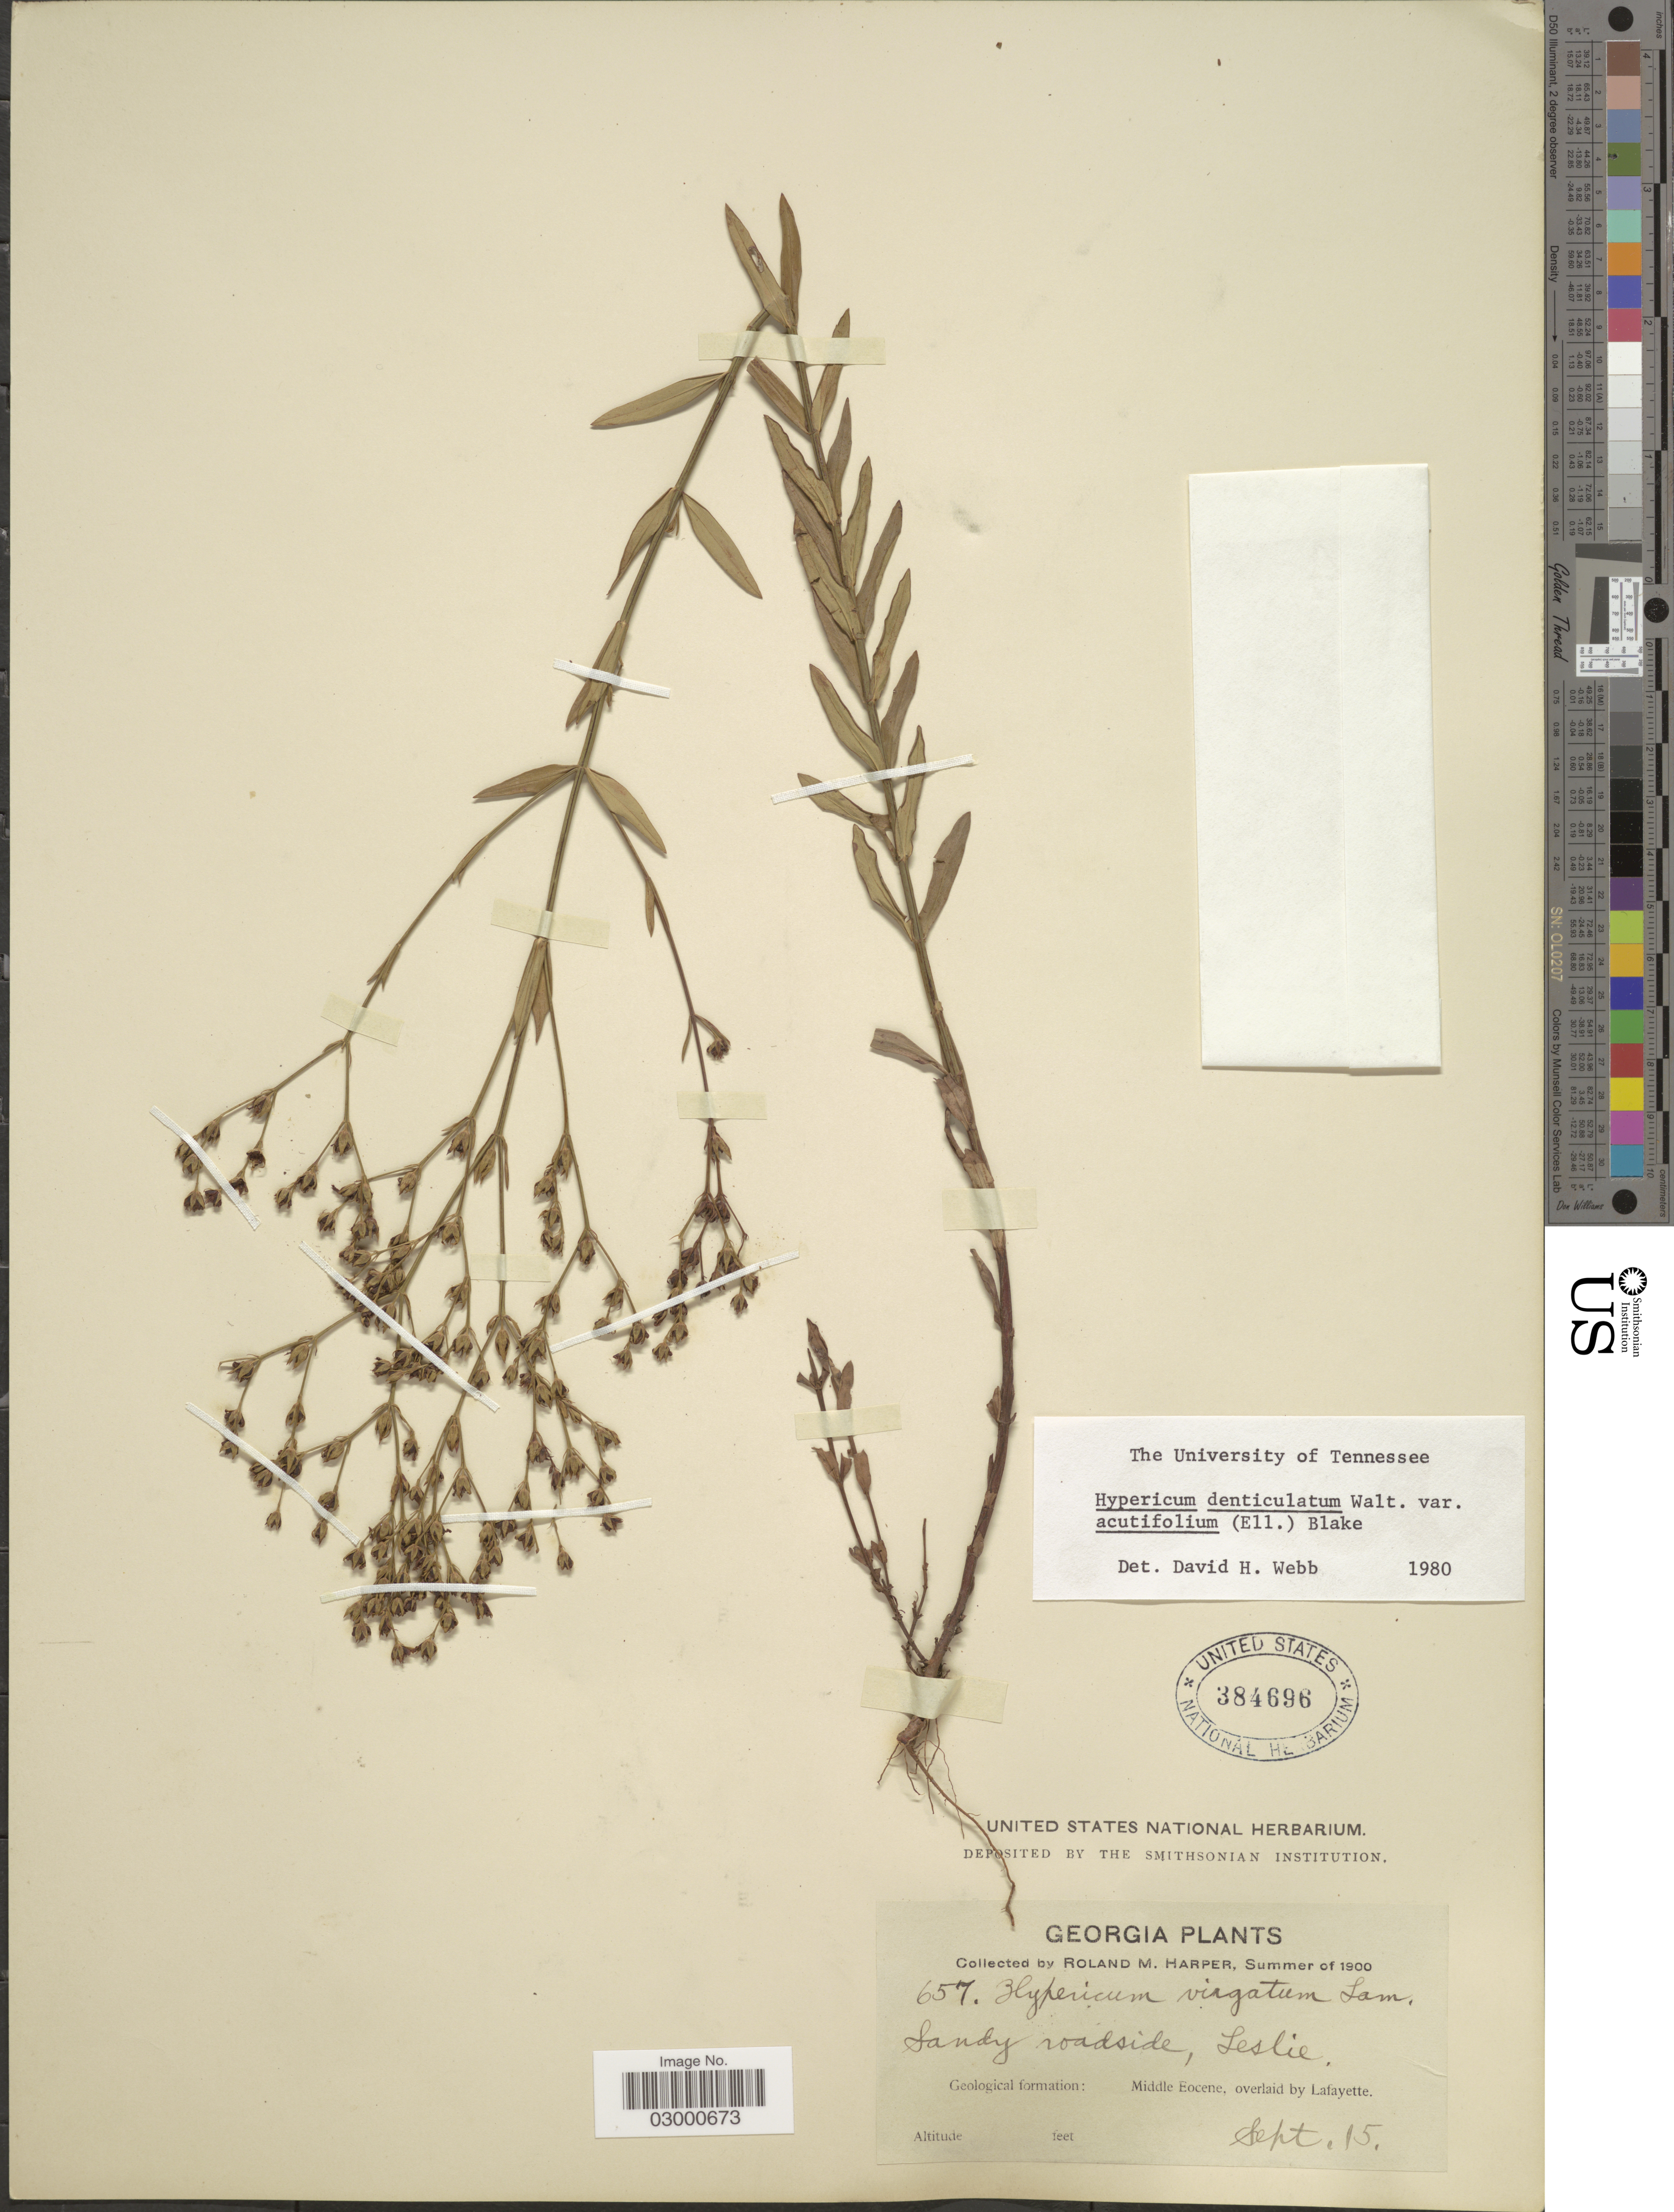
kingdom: Plantae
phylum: Tracheophyta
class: Magnoliopsida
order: Malpighiales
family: Hypericaceae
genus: Hypericum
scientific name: Hypericum denticulatum var. acutifolium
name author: (Elliott) N. Robson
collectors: R. M. Harper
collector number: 657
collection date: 1900-09-15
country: United States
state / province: Georgia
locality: Leslie. Geological formation: Middle Eocene, overlaid by Lafayette.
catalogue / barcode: US 384696